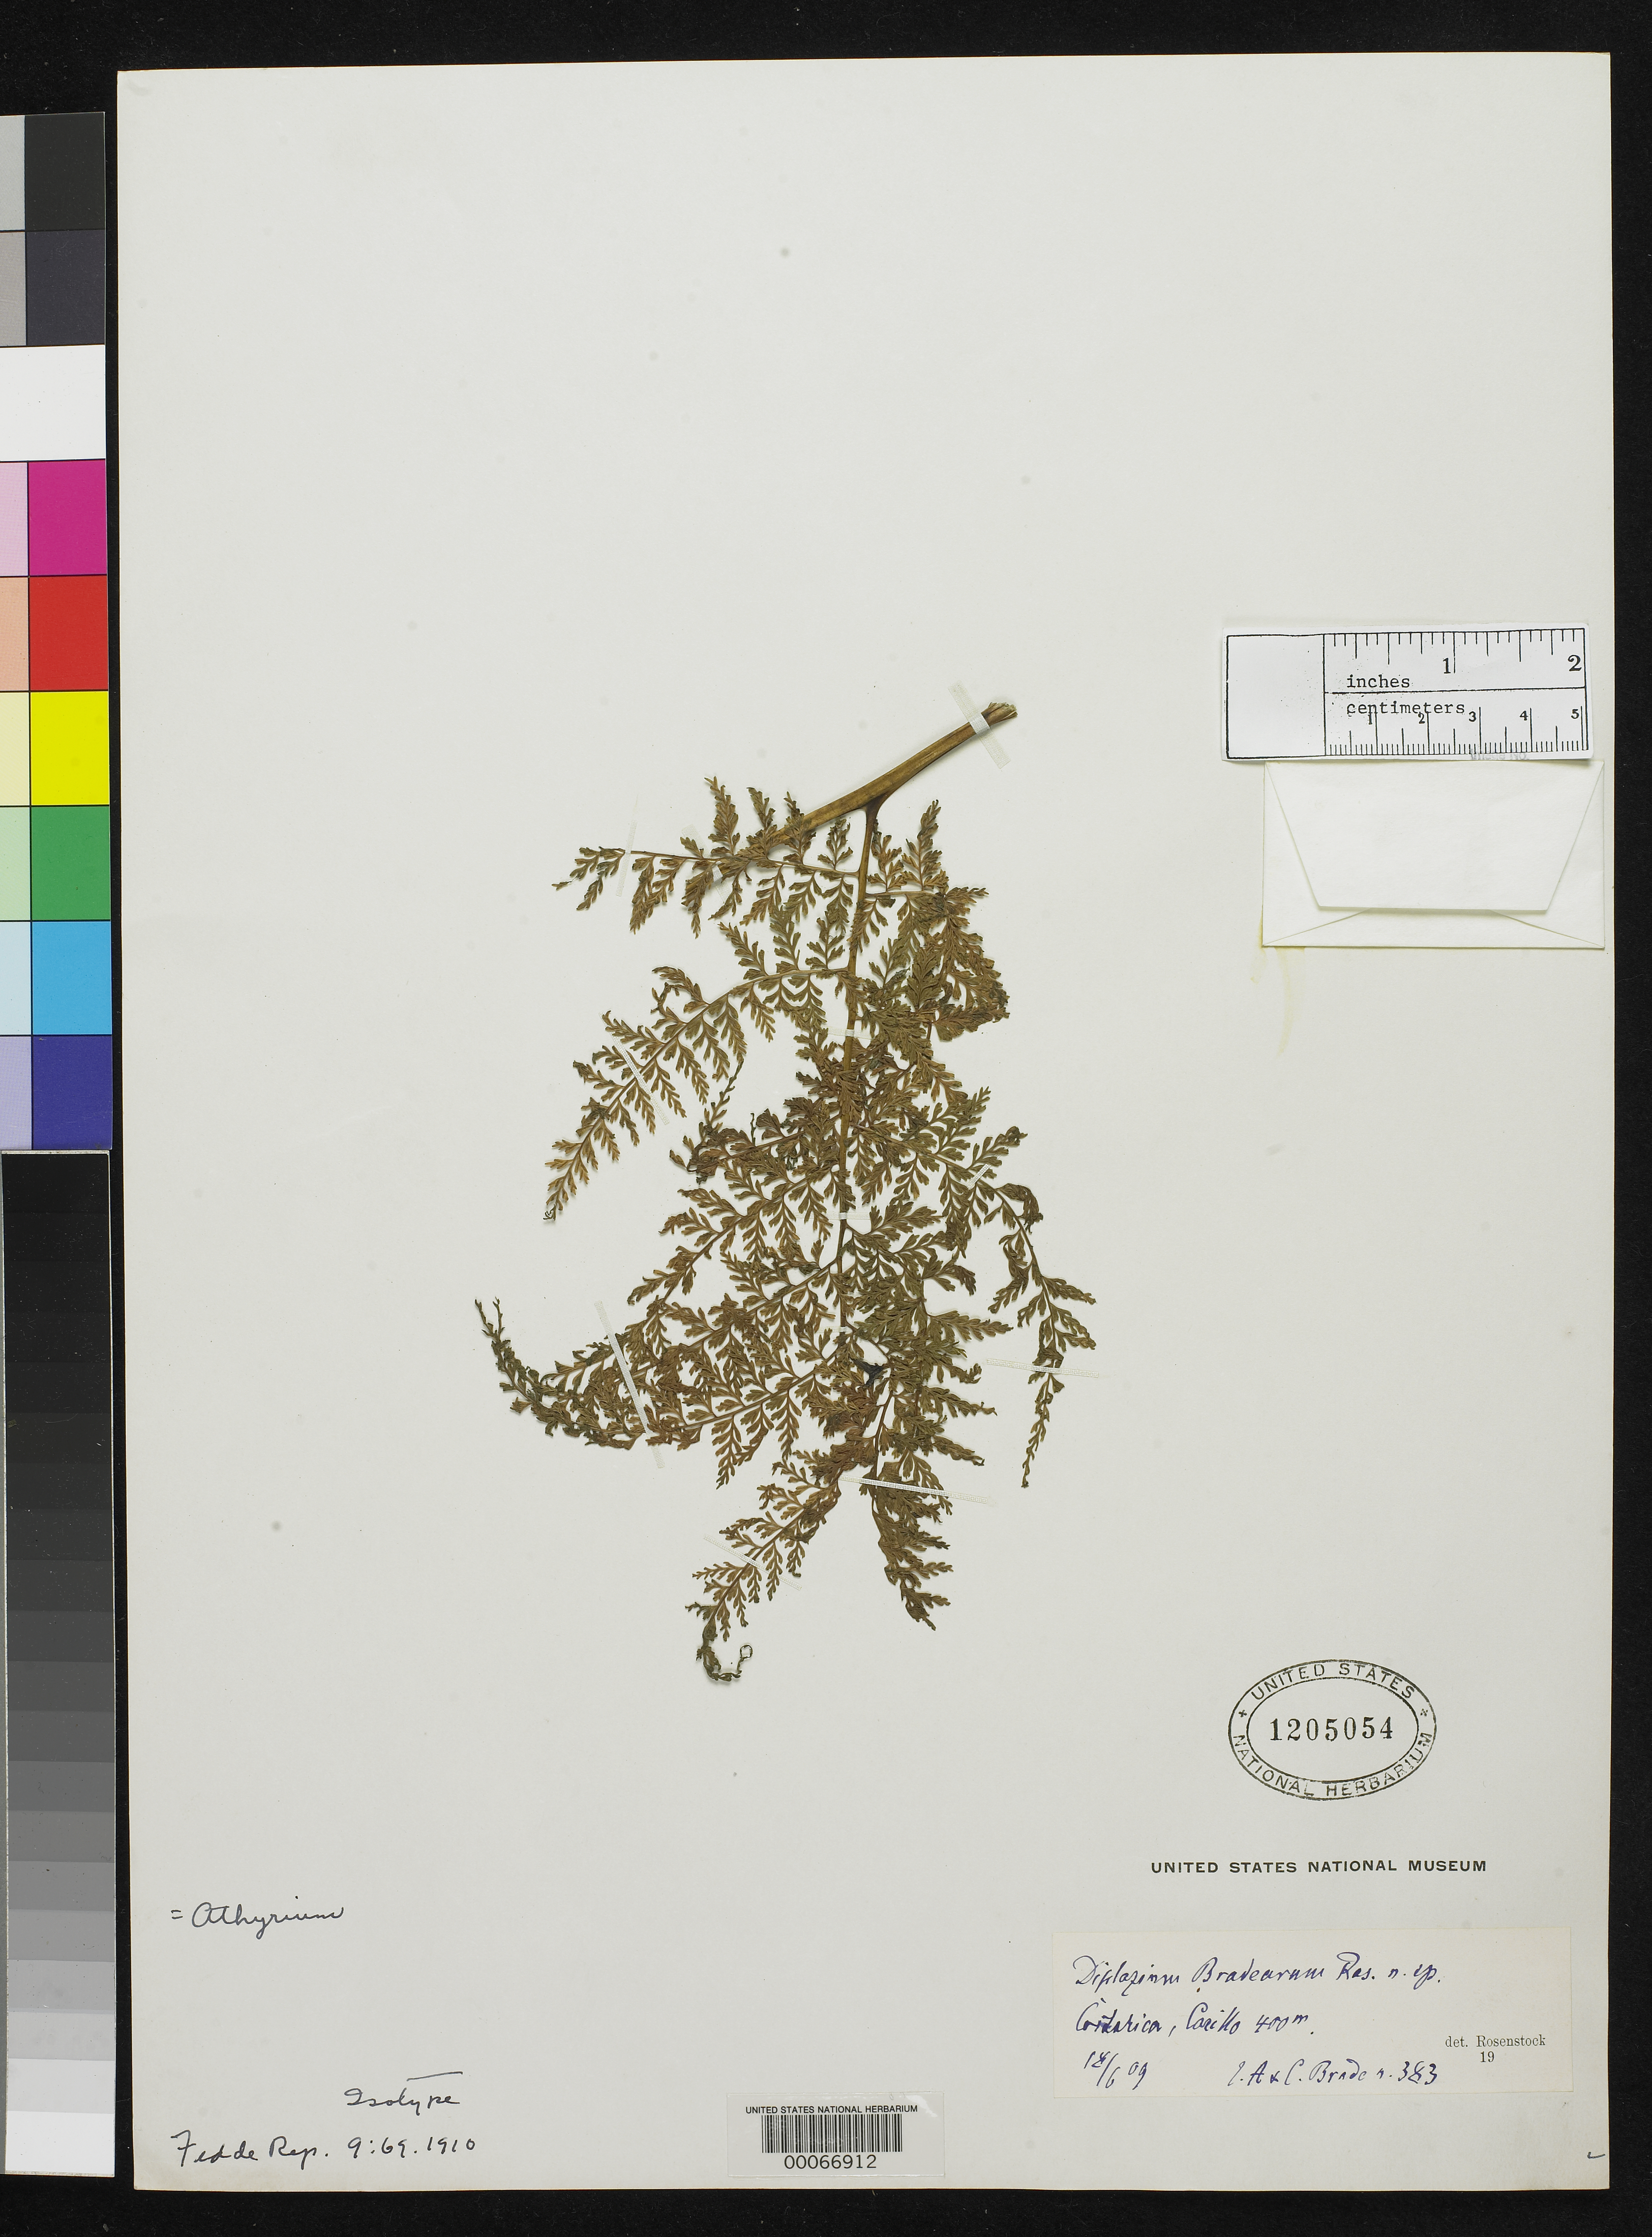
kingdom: Plantae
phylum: Tracheophyta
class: Polypodiopsida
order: Polypodiales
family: Athyriaceae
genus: Diplazium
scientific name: Diplazium bradeorum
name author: Rosenst.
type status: Isotype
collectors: A. C. Brade & A. Brade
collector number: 383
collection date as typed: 18 Aug 1909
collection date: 1909-08-18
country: Costa Rica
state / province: San José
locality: La Palma.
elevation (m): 1400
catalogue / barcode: US 1205054